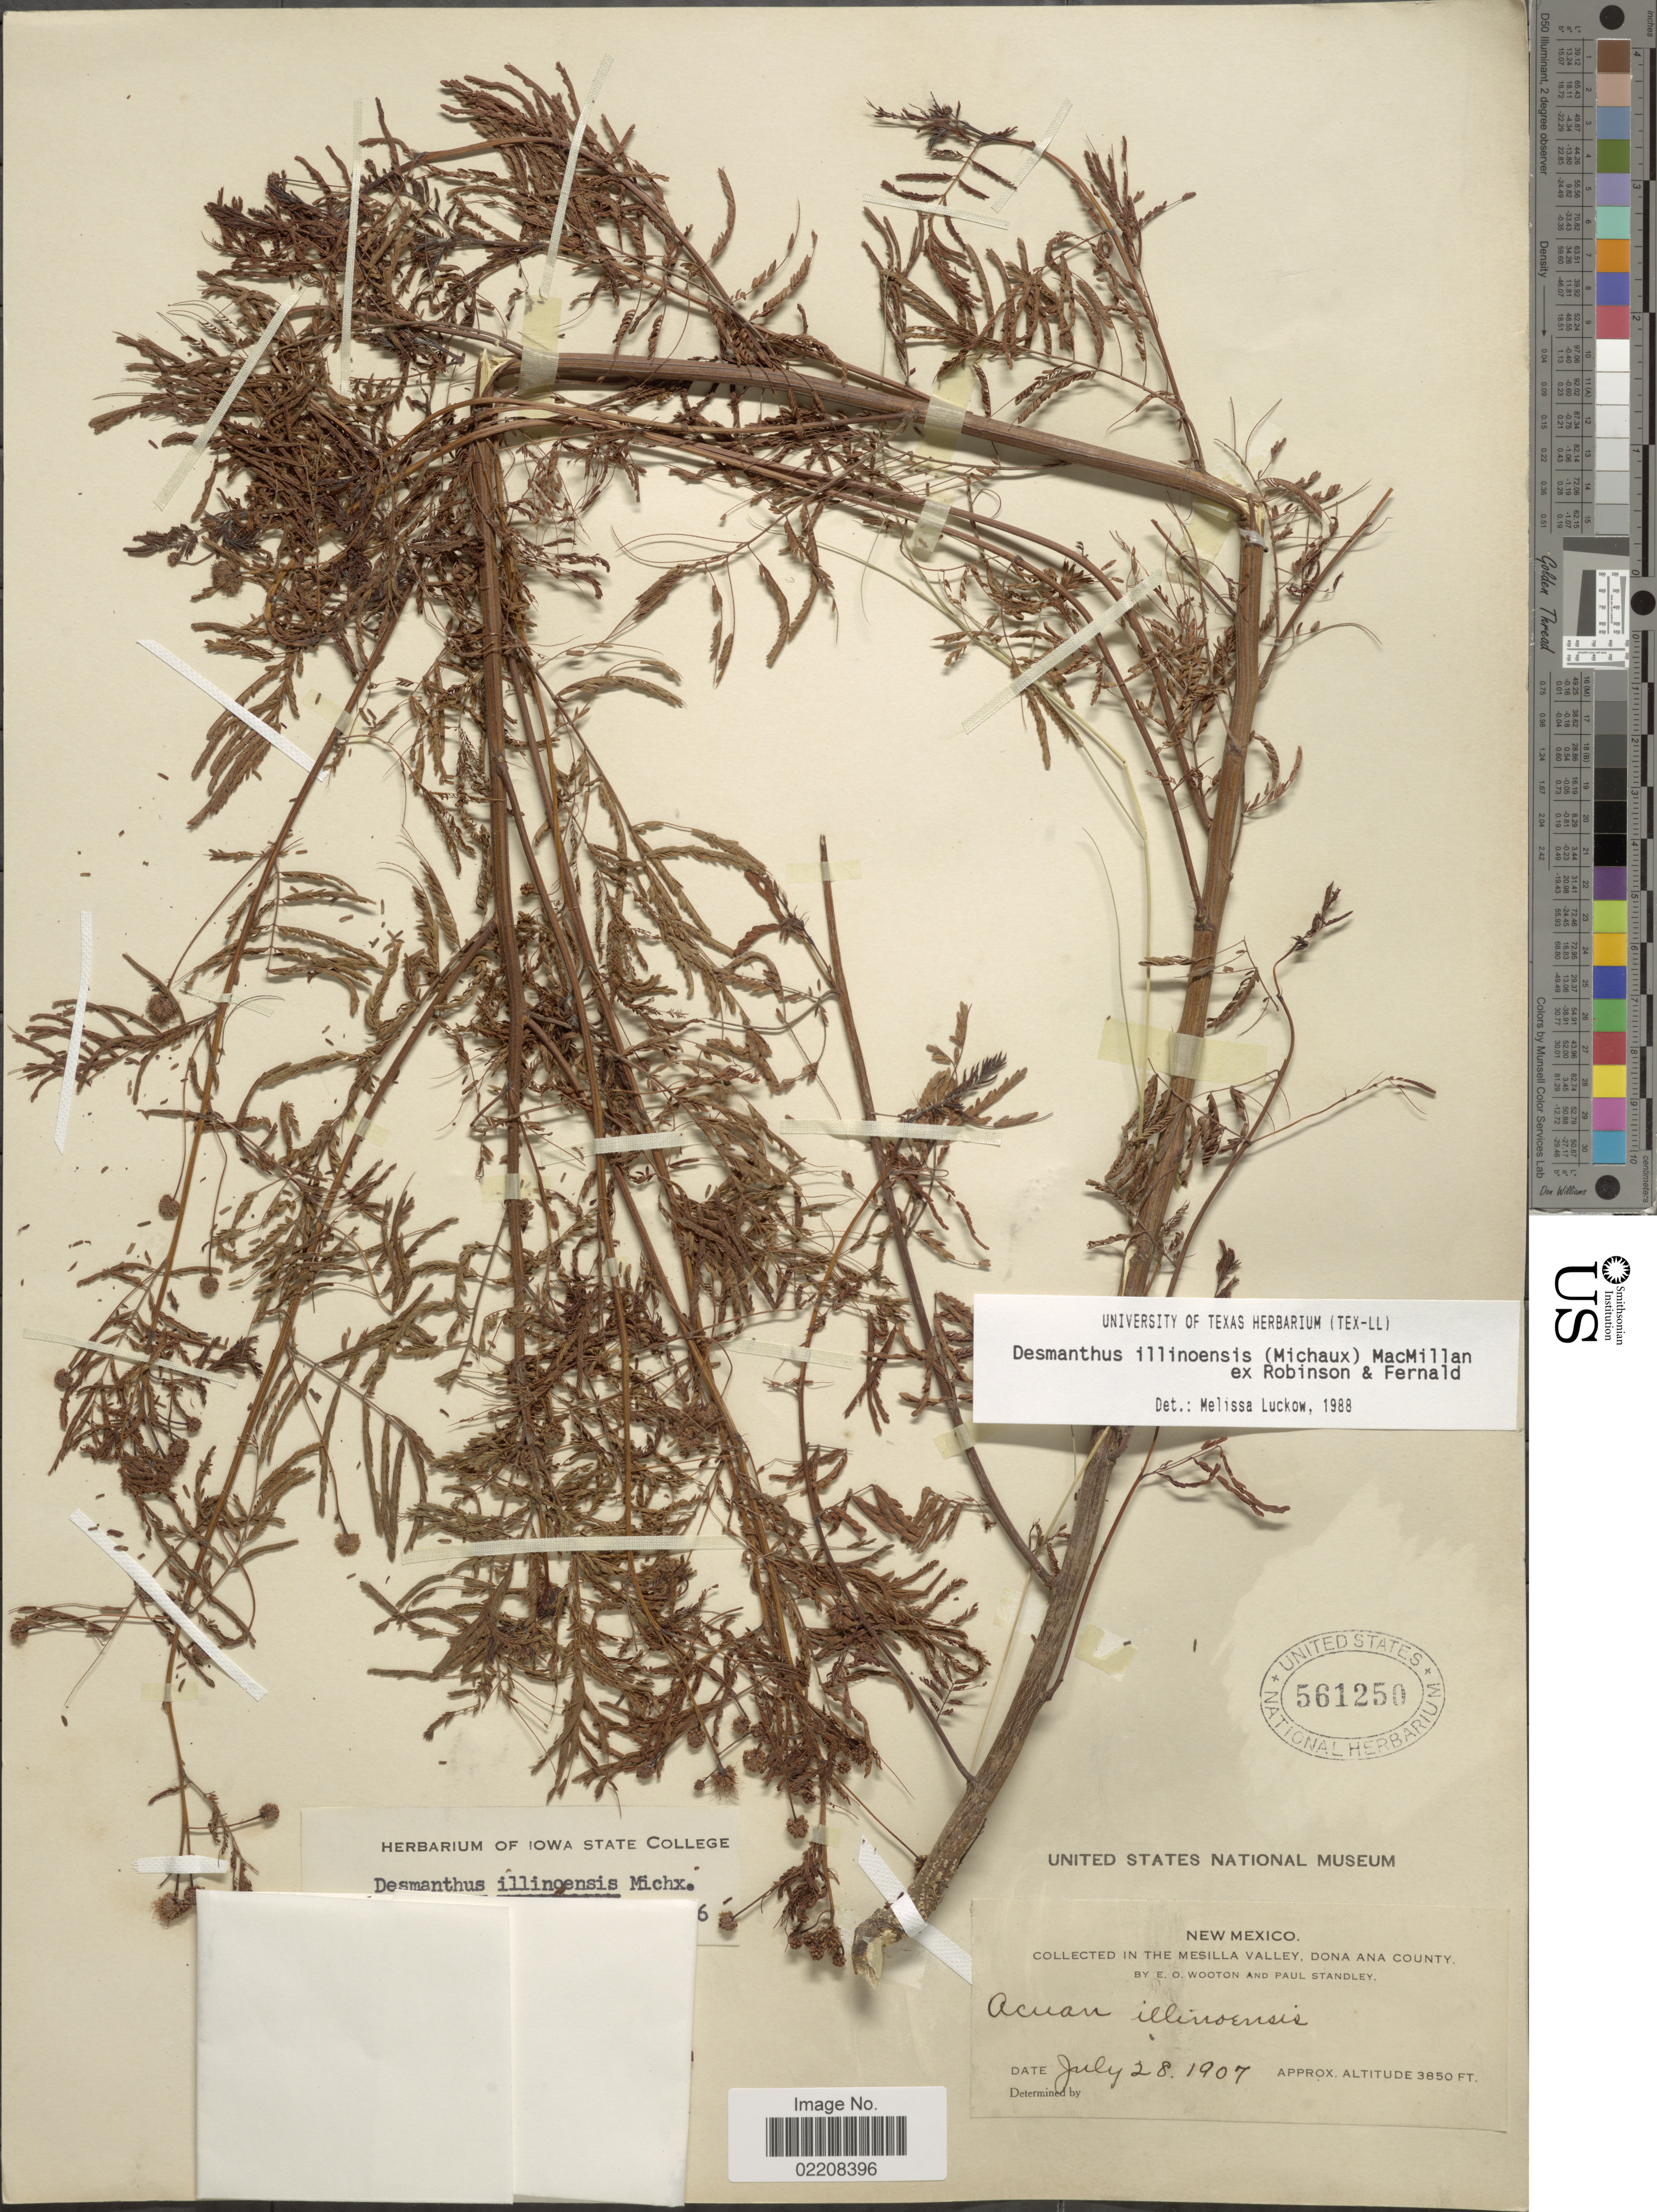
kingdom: Plantae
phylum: Tracheophyta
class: Magnoliopsida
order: Fabales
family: Fabaceae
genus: Desmanthus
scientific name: Desmanthus illinoensis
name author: (Michx.) MacMill.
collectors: E. O. Wooton & P. C. Standley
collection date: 1907-07-28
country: United States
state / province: New Mexico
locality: In the Mesilla Valley, Dona Ana County.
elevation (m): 1173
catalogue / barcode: US 561250